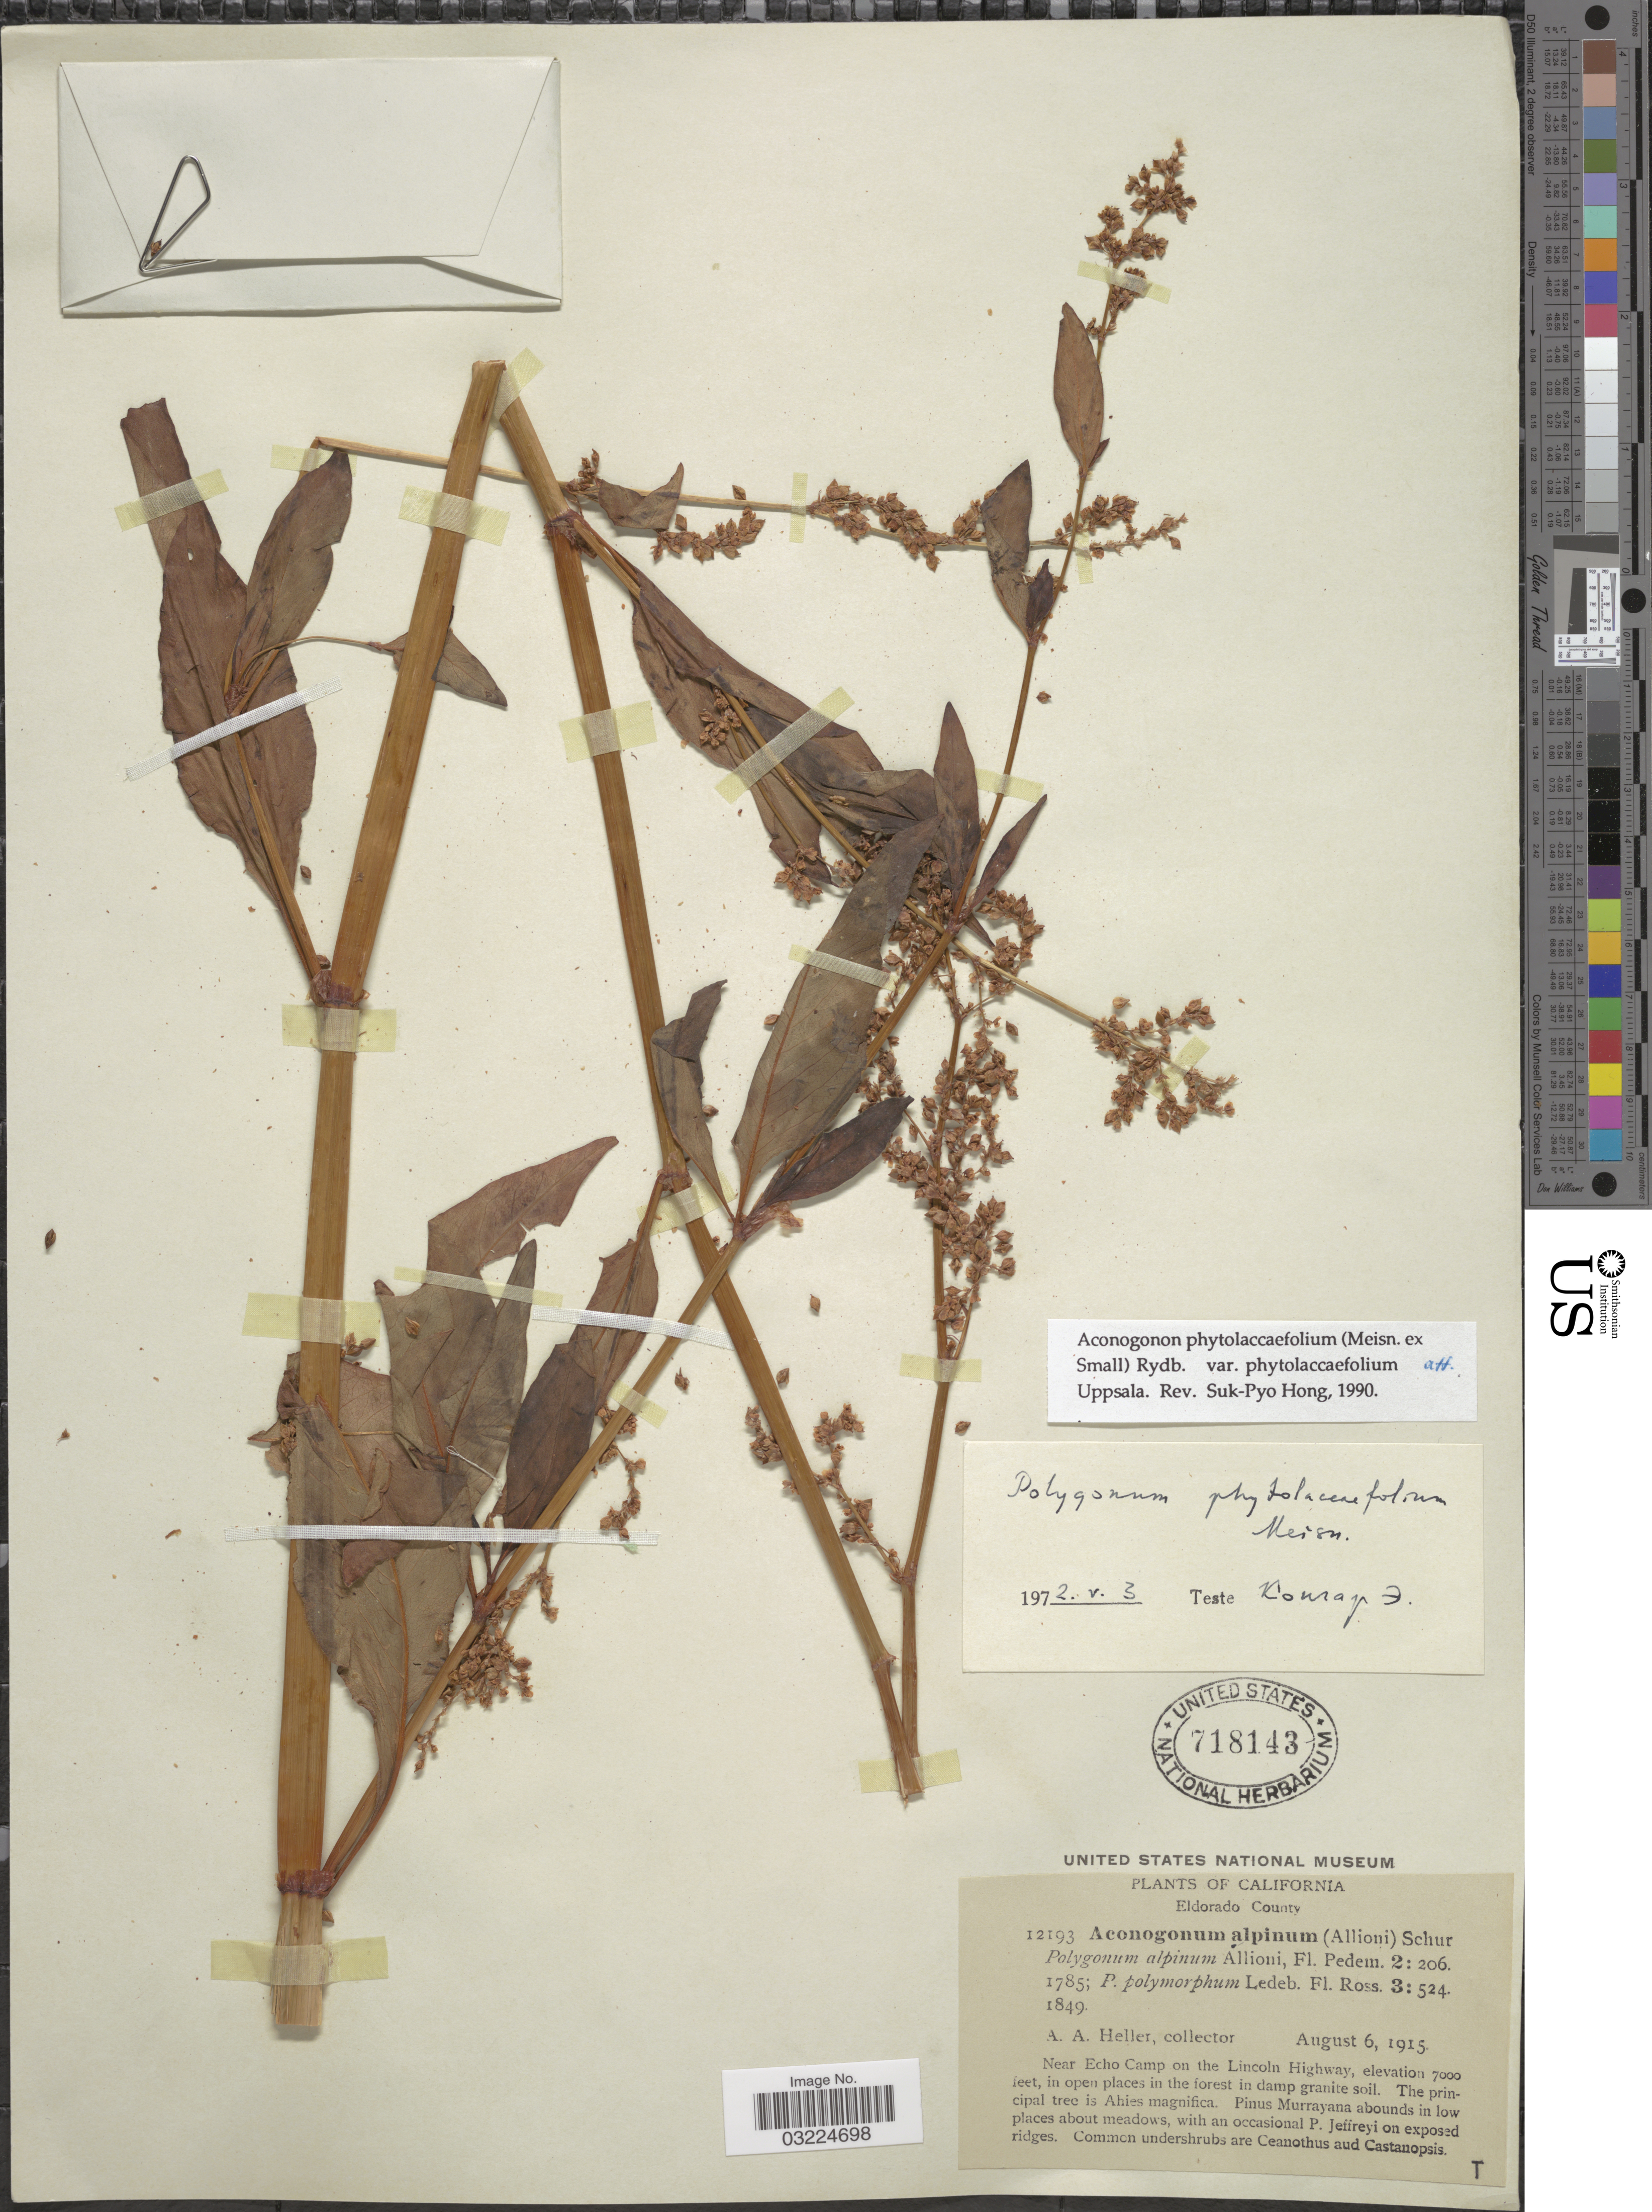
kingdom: Plantae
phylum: Tracheophyta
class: Magnoliopsida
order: Caryophyllales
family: Polygonaceae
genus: Koenigia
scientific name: Koenigia phytolaccifolia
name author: (Meisn. ex Small) T.M. Schust. & Reveal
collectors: A. A. Heller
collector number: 12193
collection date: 1915-08-06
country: United States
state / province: California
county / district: El Dorado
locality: Eldorado County. Near Echo Camp on the Lincoln Highway.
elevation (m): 2134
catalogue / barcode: US 718143